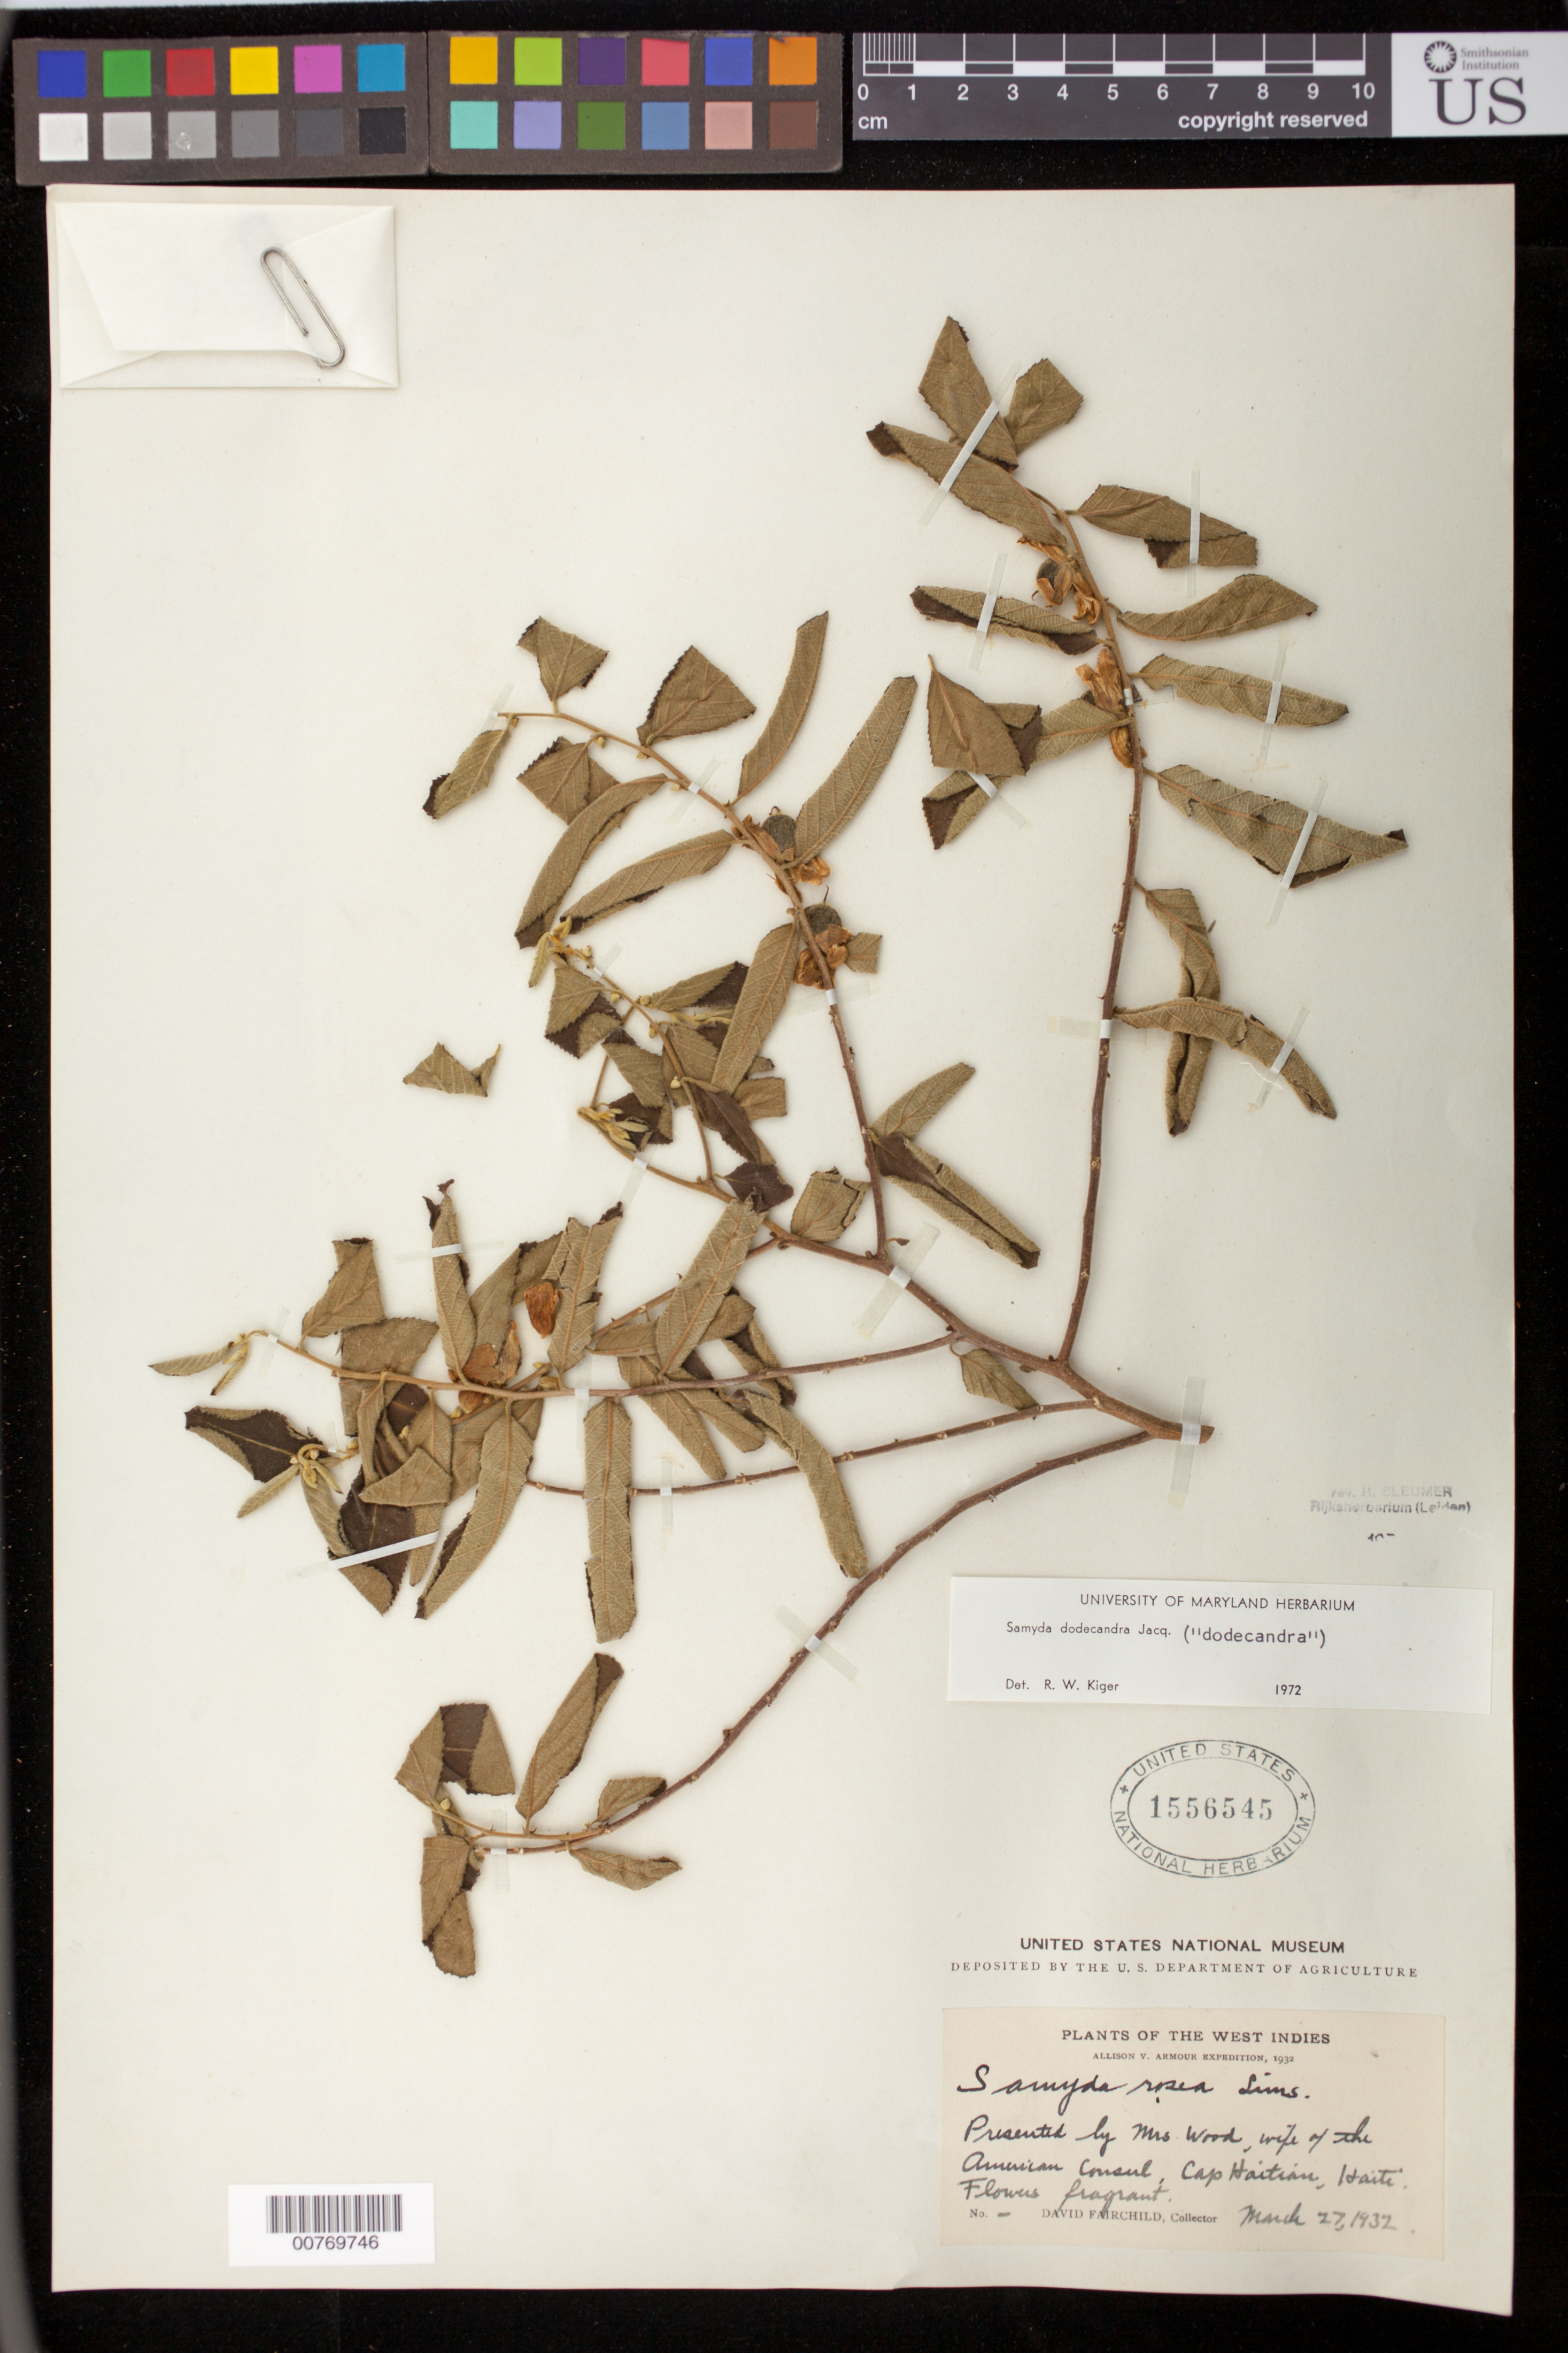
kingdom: Plantae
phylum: Tracheophyta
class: Magnoliopsida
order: Malpighiales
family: Salicaceae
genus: Casearia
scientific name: Casearia dodecandra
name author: (Jacq.) T. Samar. & M.H. Alford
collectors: D. Fairchild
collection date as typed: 27 Mar 1932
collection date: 1932-03-27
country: Haiti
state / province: Nord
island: Hispaniola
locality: Cape Haitien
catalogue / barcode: US 1556545